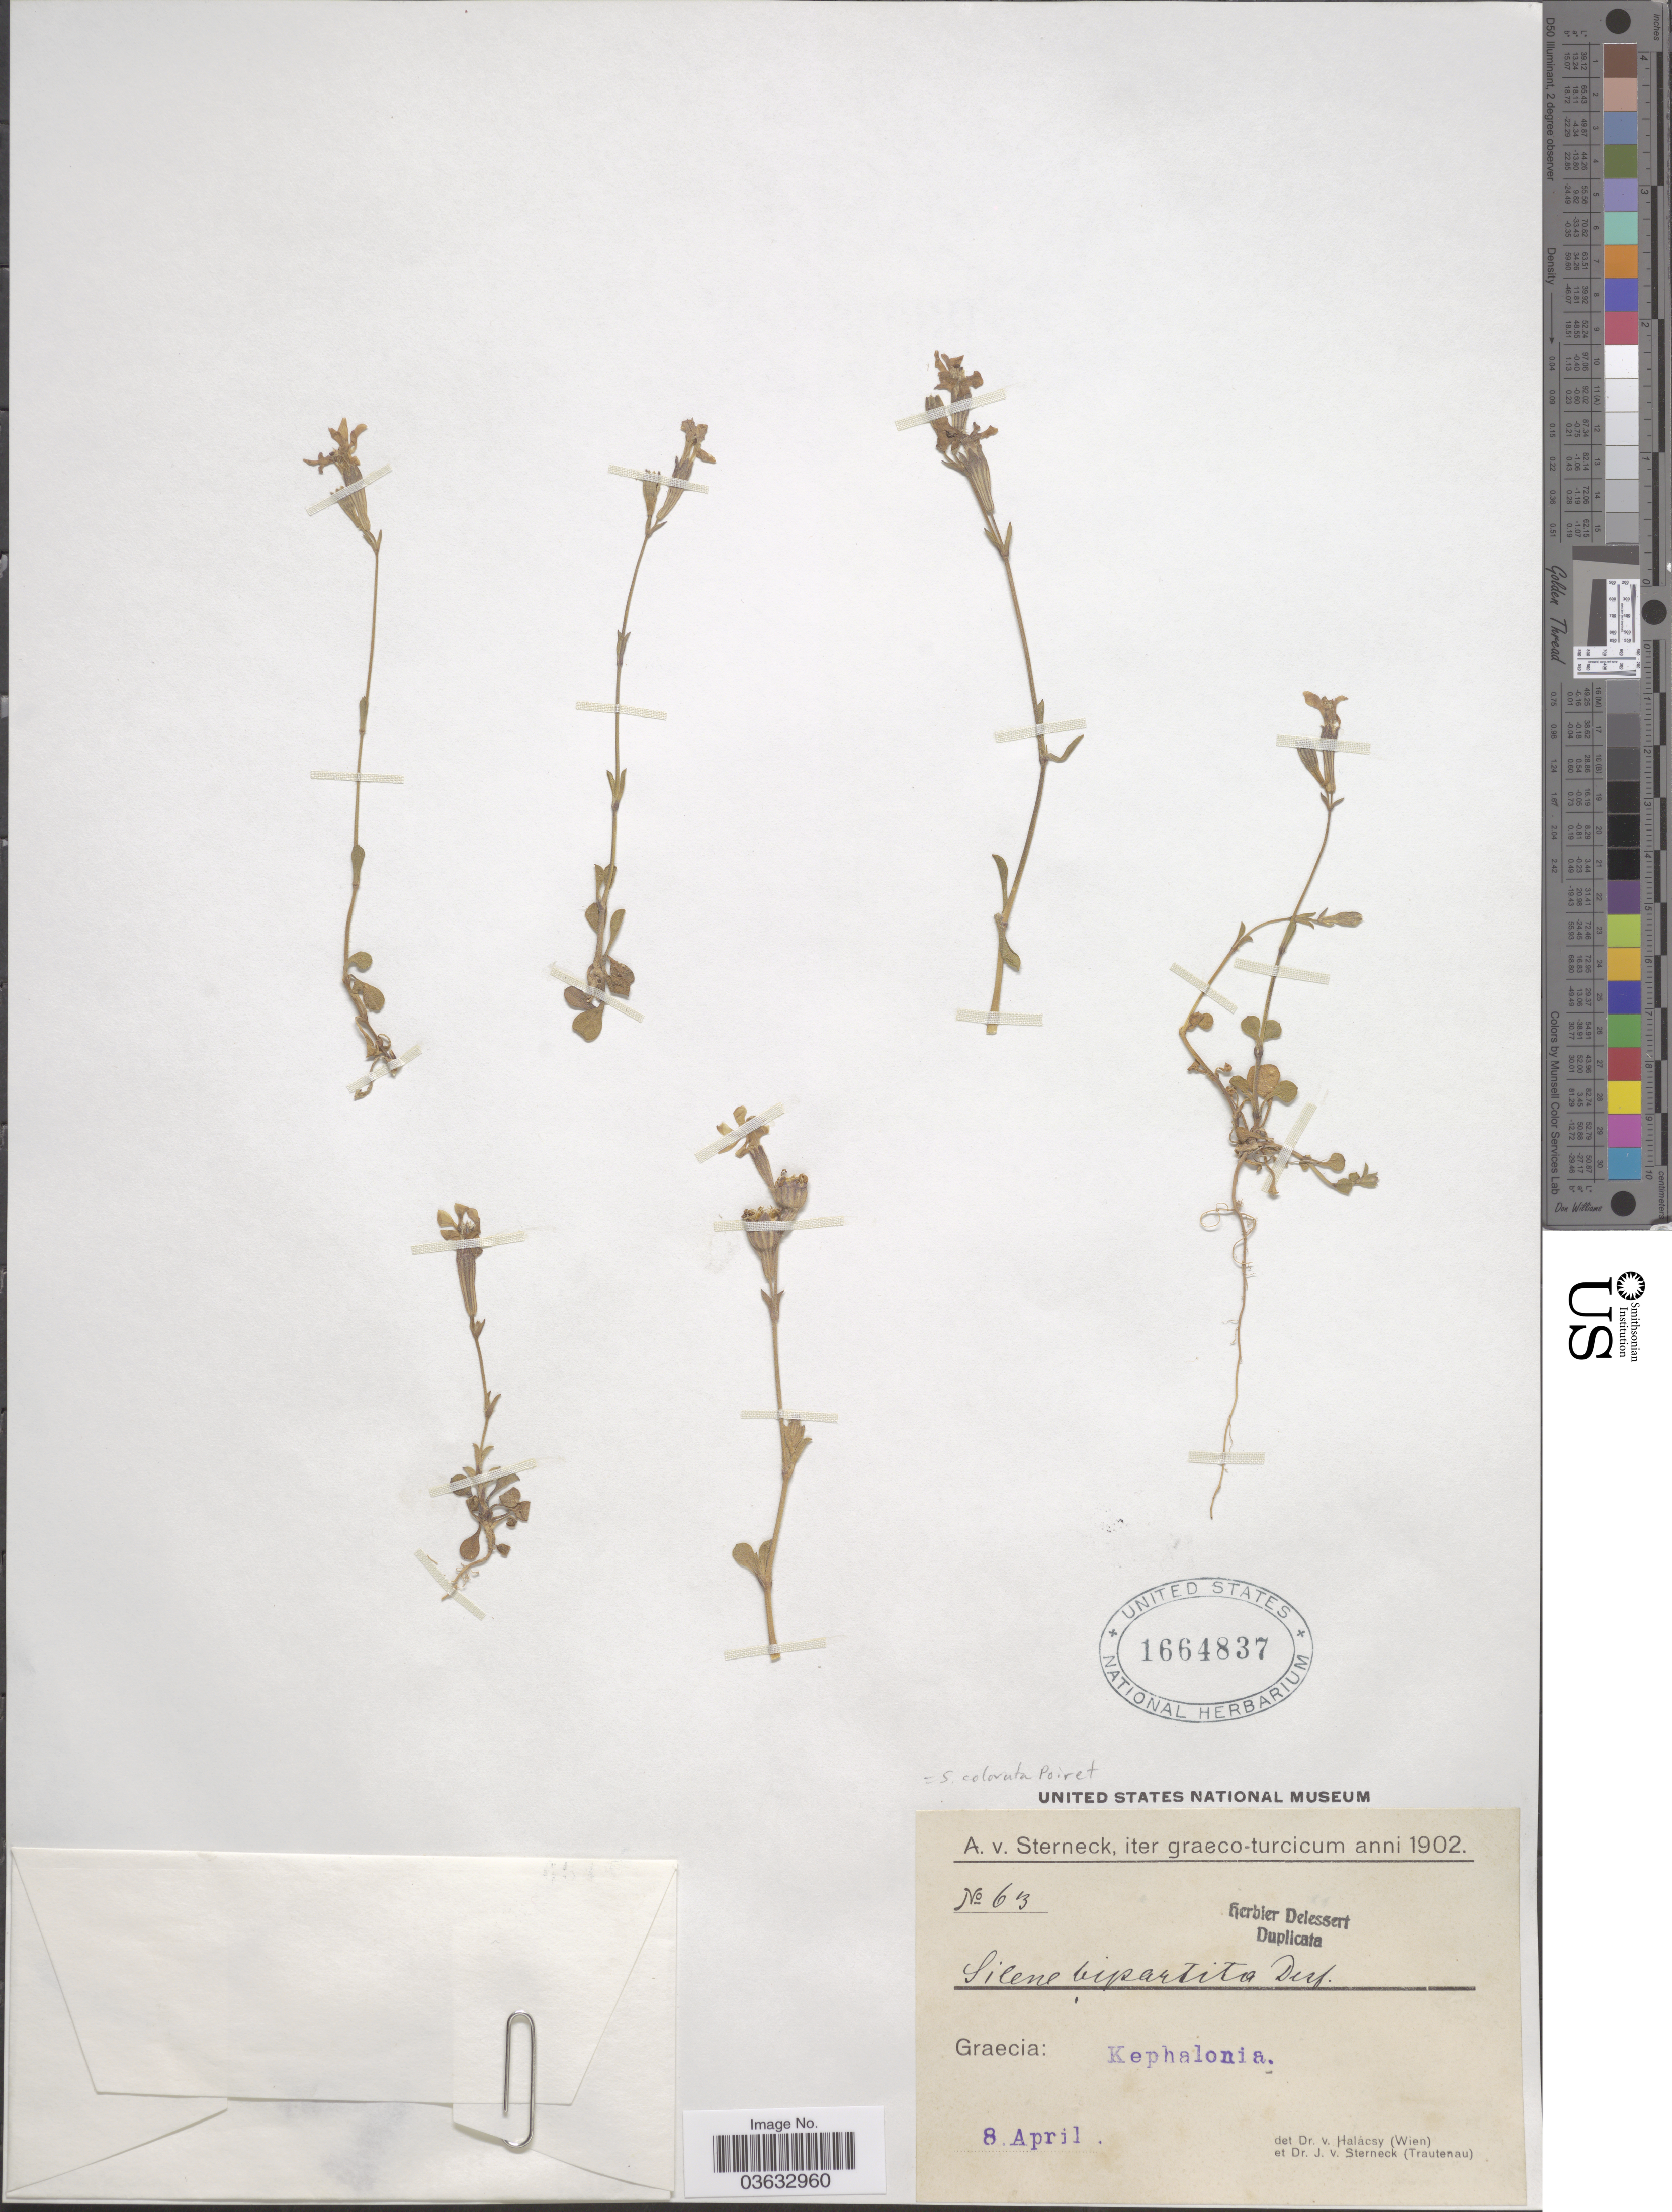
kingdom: Plantae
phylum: Tracheophyta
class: Magnoliopsida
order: Caryophyllales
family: Caryophyllaceae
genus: Silene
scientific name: Silene colorata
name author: Poir.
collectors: A. Sterneck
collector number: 63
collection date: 1902-04-08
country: Greece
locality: Græcia: Kephalonia.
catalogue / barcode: US 1664837